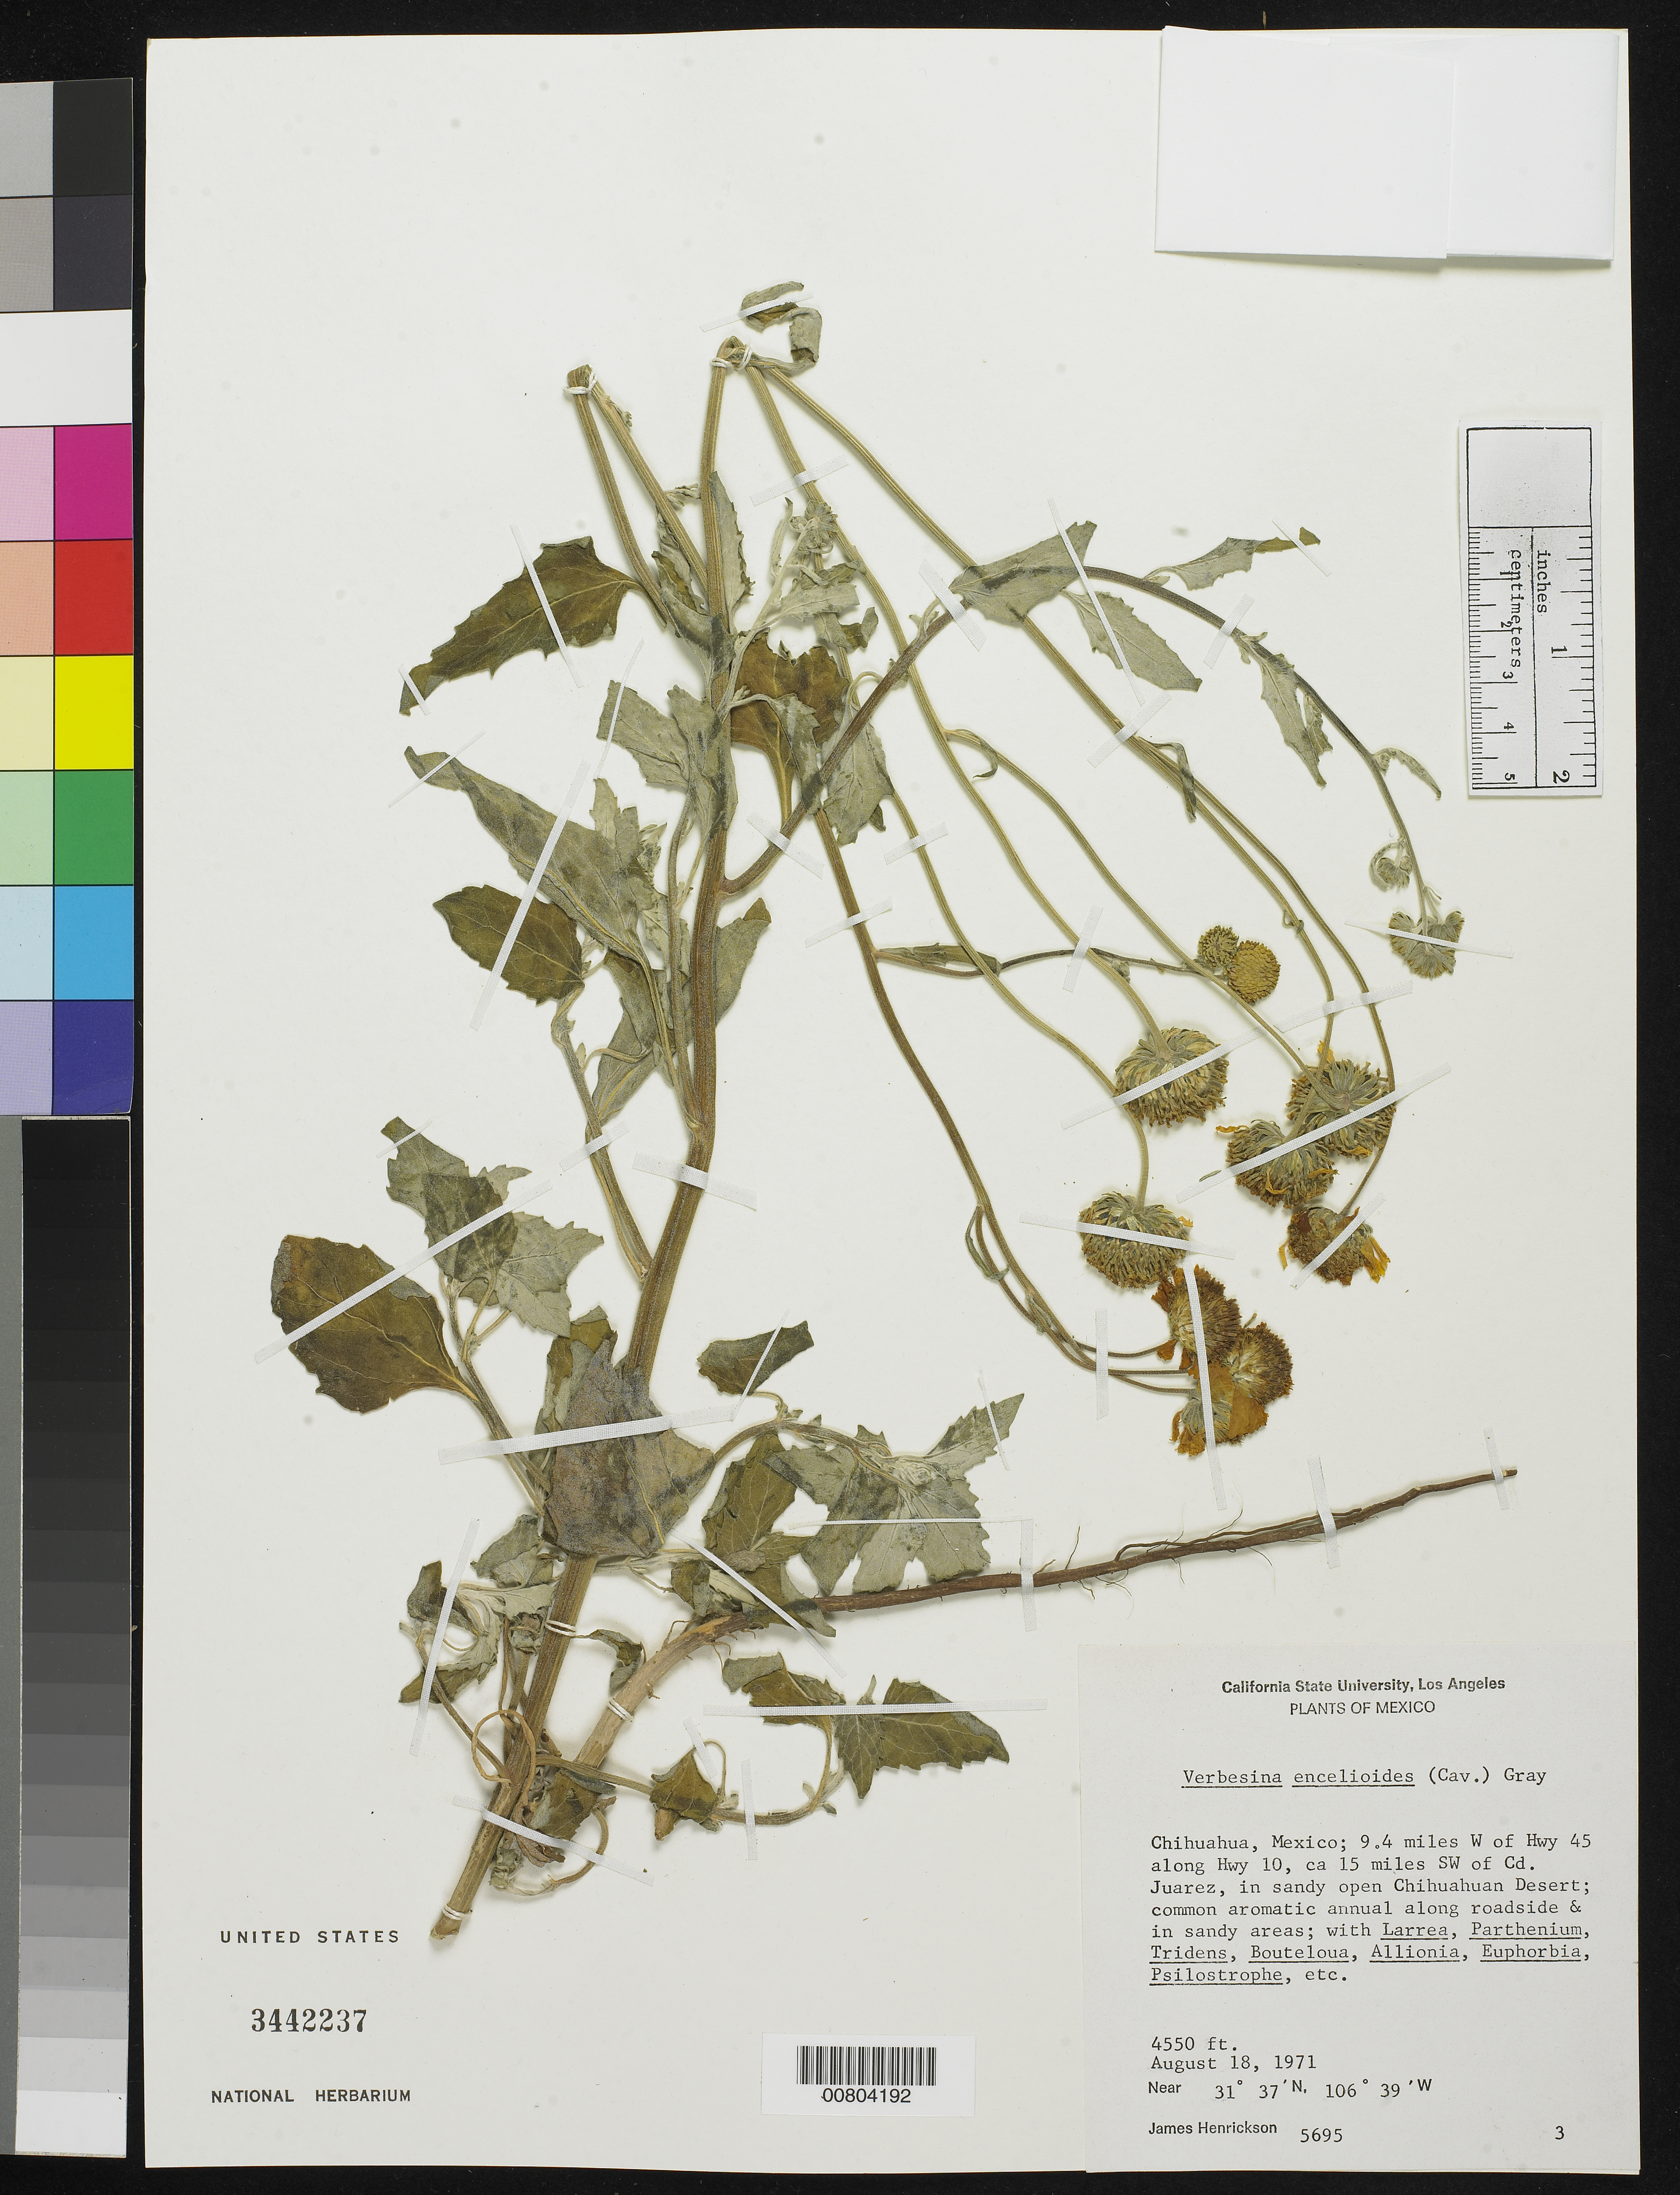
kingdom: Plantae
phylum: Tracheophyta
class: Magnoliopsida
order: Asterales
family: Asteraceae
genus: Verbesina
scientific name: Verbesina encelioides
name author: (Cav.) Benth. & Hook. ex A. Gray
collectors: J. Henrickson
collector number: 5695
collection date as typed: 18 Aug 1971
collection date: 1971-08-18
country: Mexico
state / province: Chihuahua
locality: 9.4 miles W of Hwy 45 along Hwy 10, ca 15 miles SW of Cd. Juárez.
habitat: Sandy open Chihuahuan Desert, along roadside & in sandy areas; with Larrea, Parthenium, Tridens, Bouteloua, Allionia,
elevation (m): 1387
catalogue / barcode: US 3442237